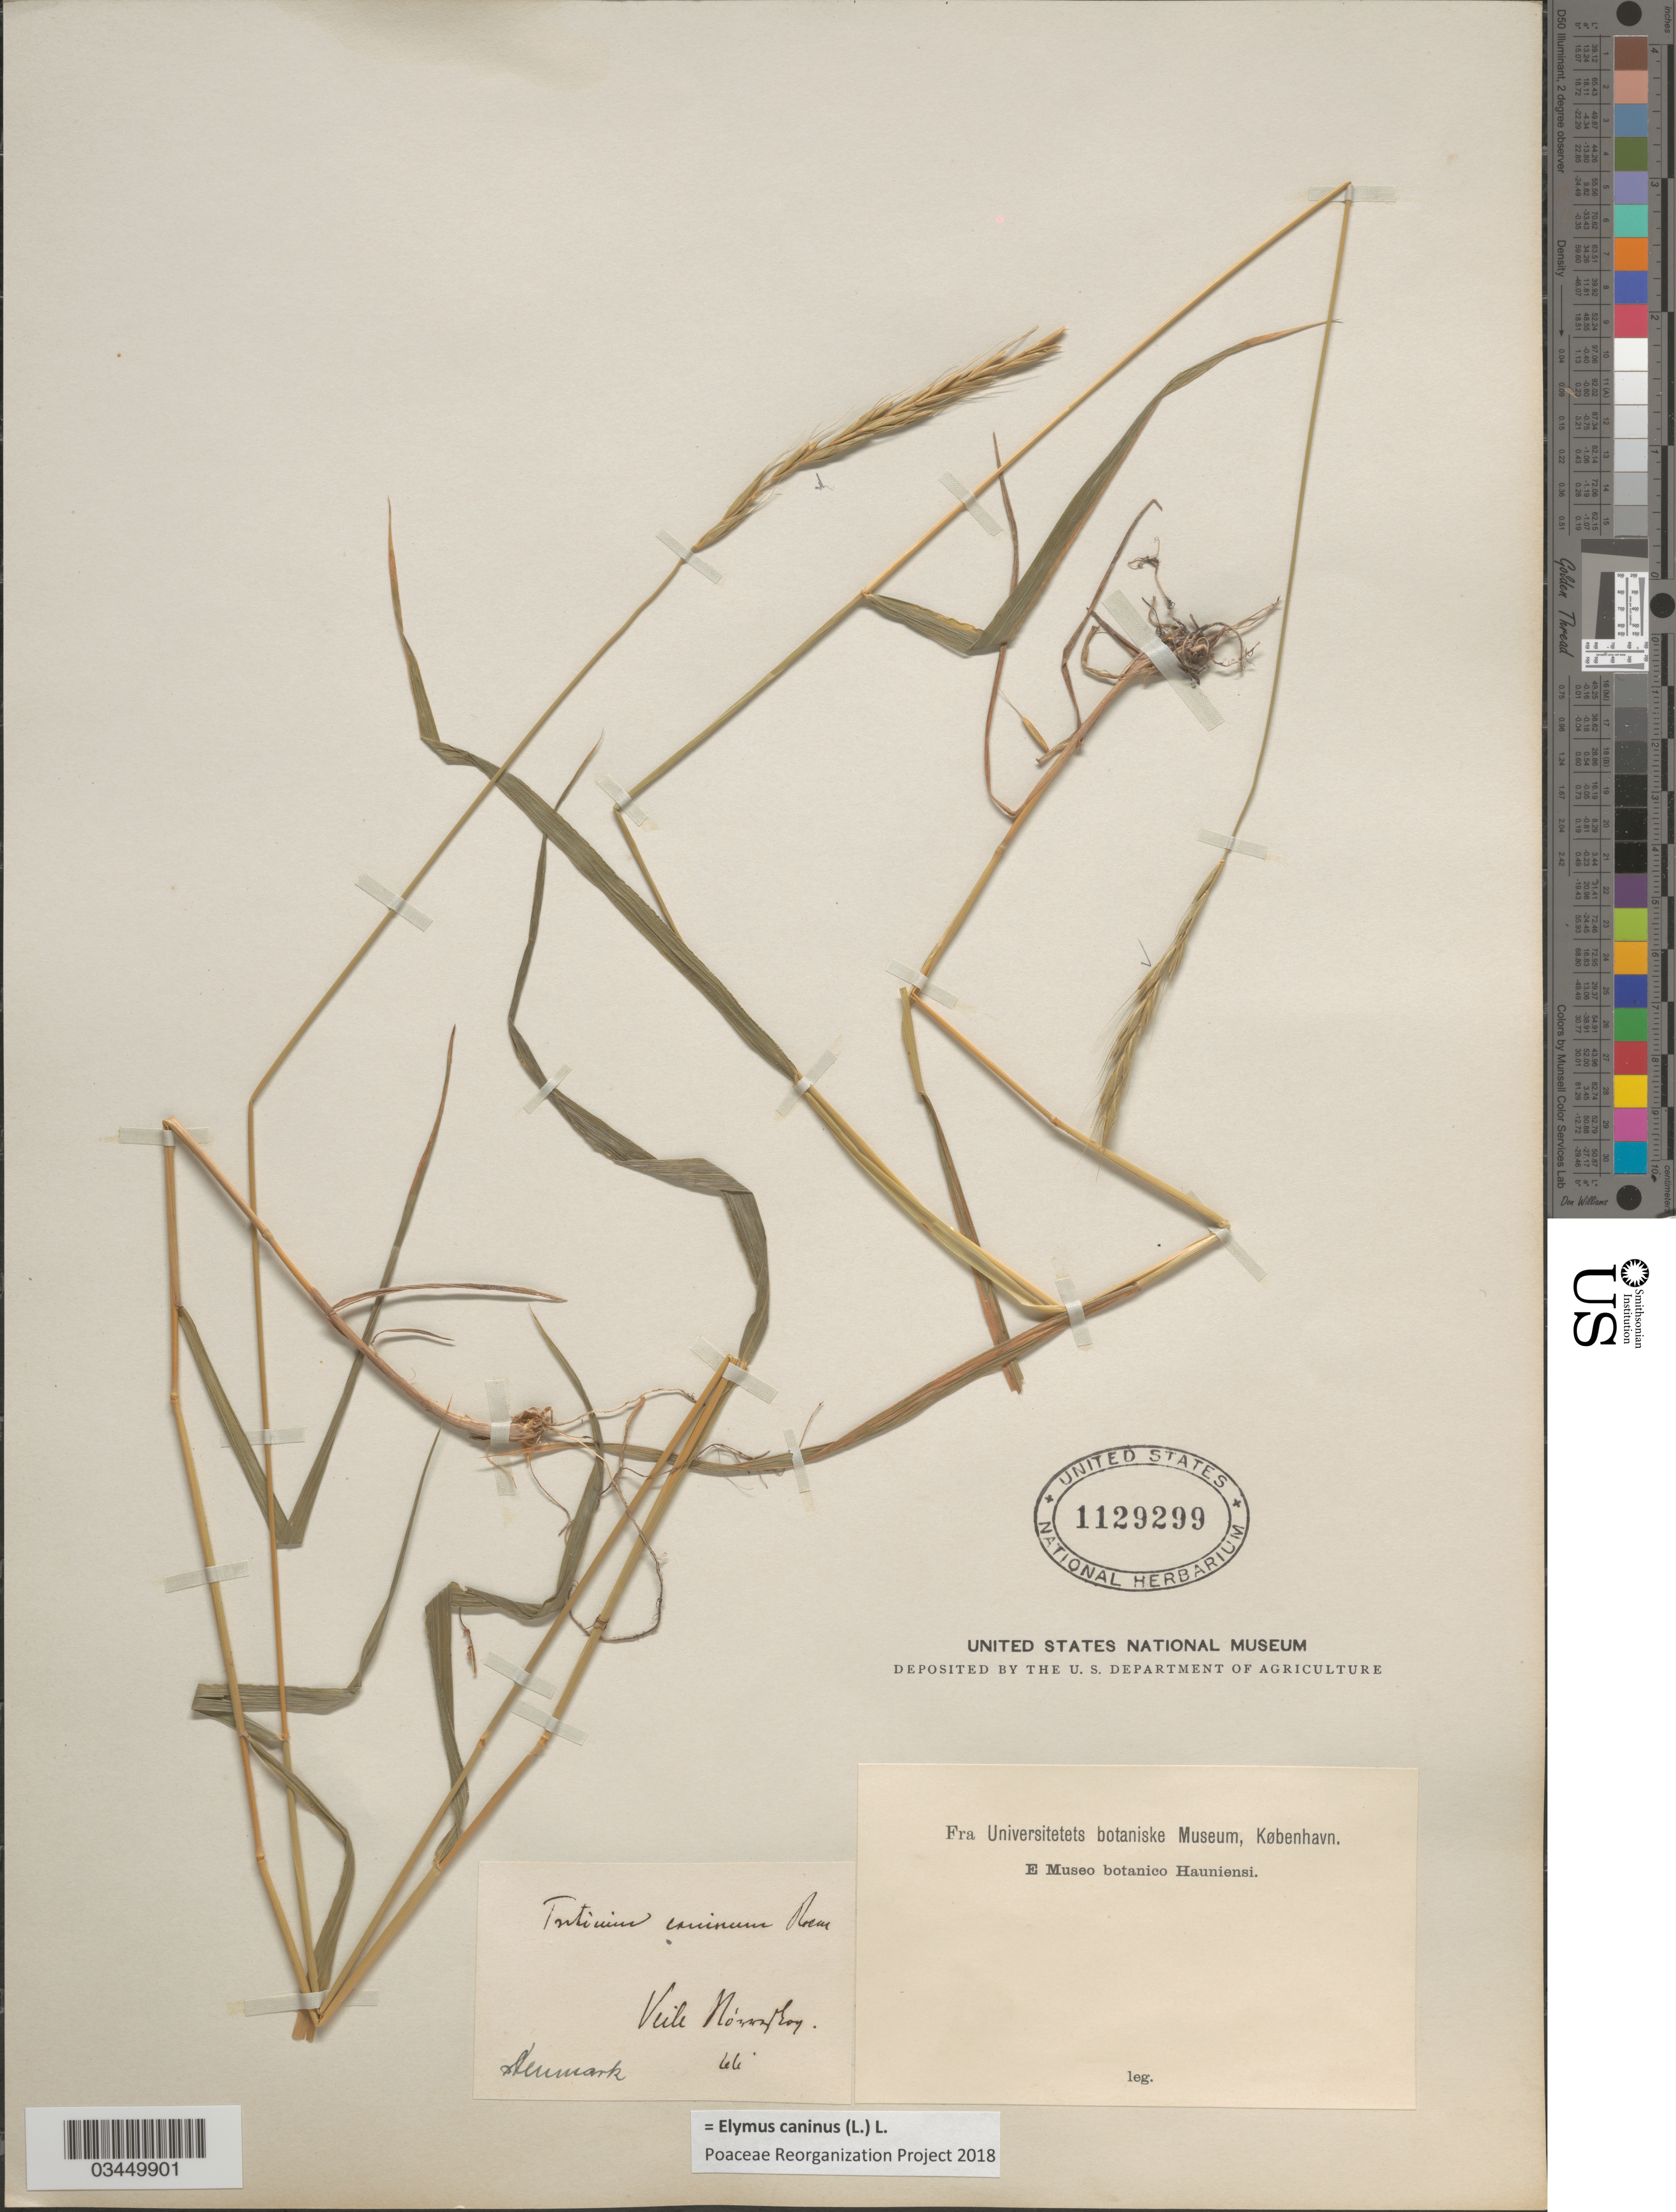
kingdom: Plantae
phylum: Tracheophyta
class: Liliopsida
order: Poales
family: Poaceae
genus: Elymus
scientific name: Elymus caninus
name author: (L.) L.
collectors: Museo Botanico Hauniense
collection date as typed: Transcribed d/m/y: //66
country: Denmark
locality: Veile Nò [illegible text].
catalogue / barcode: US 1129299